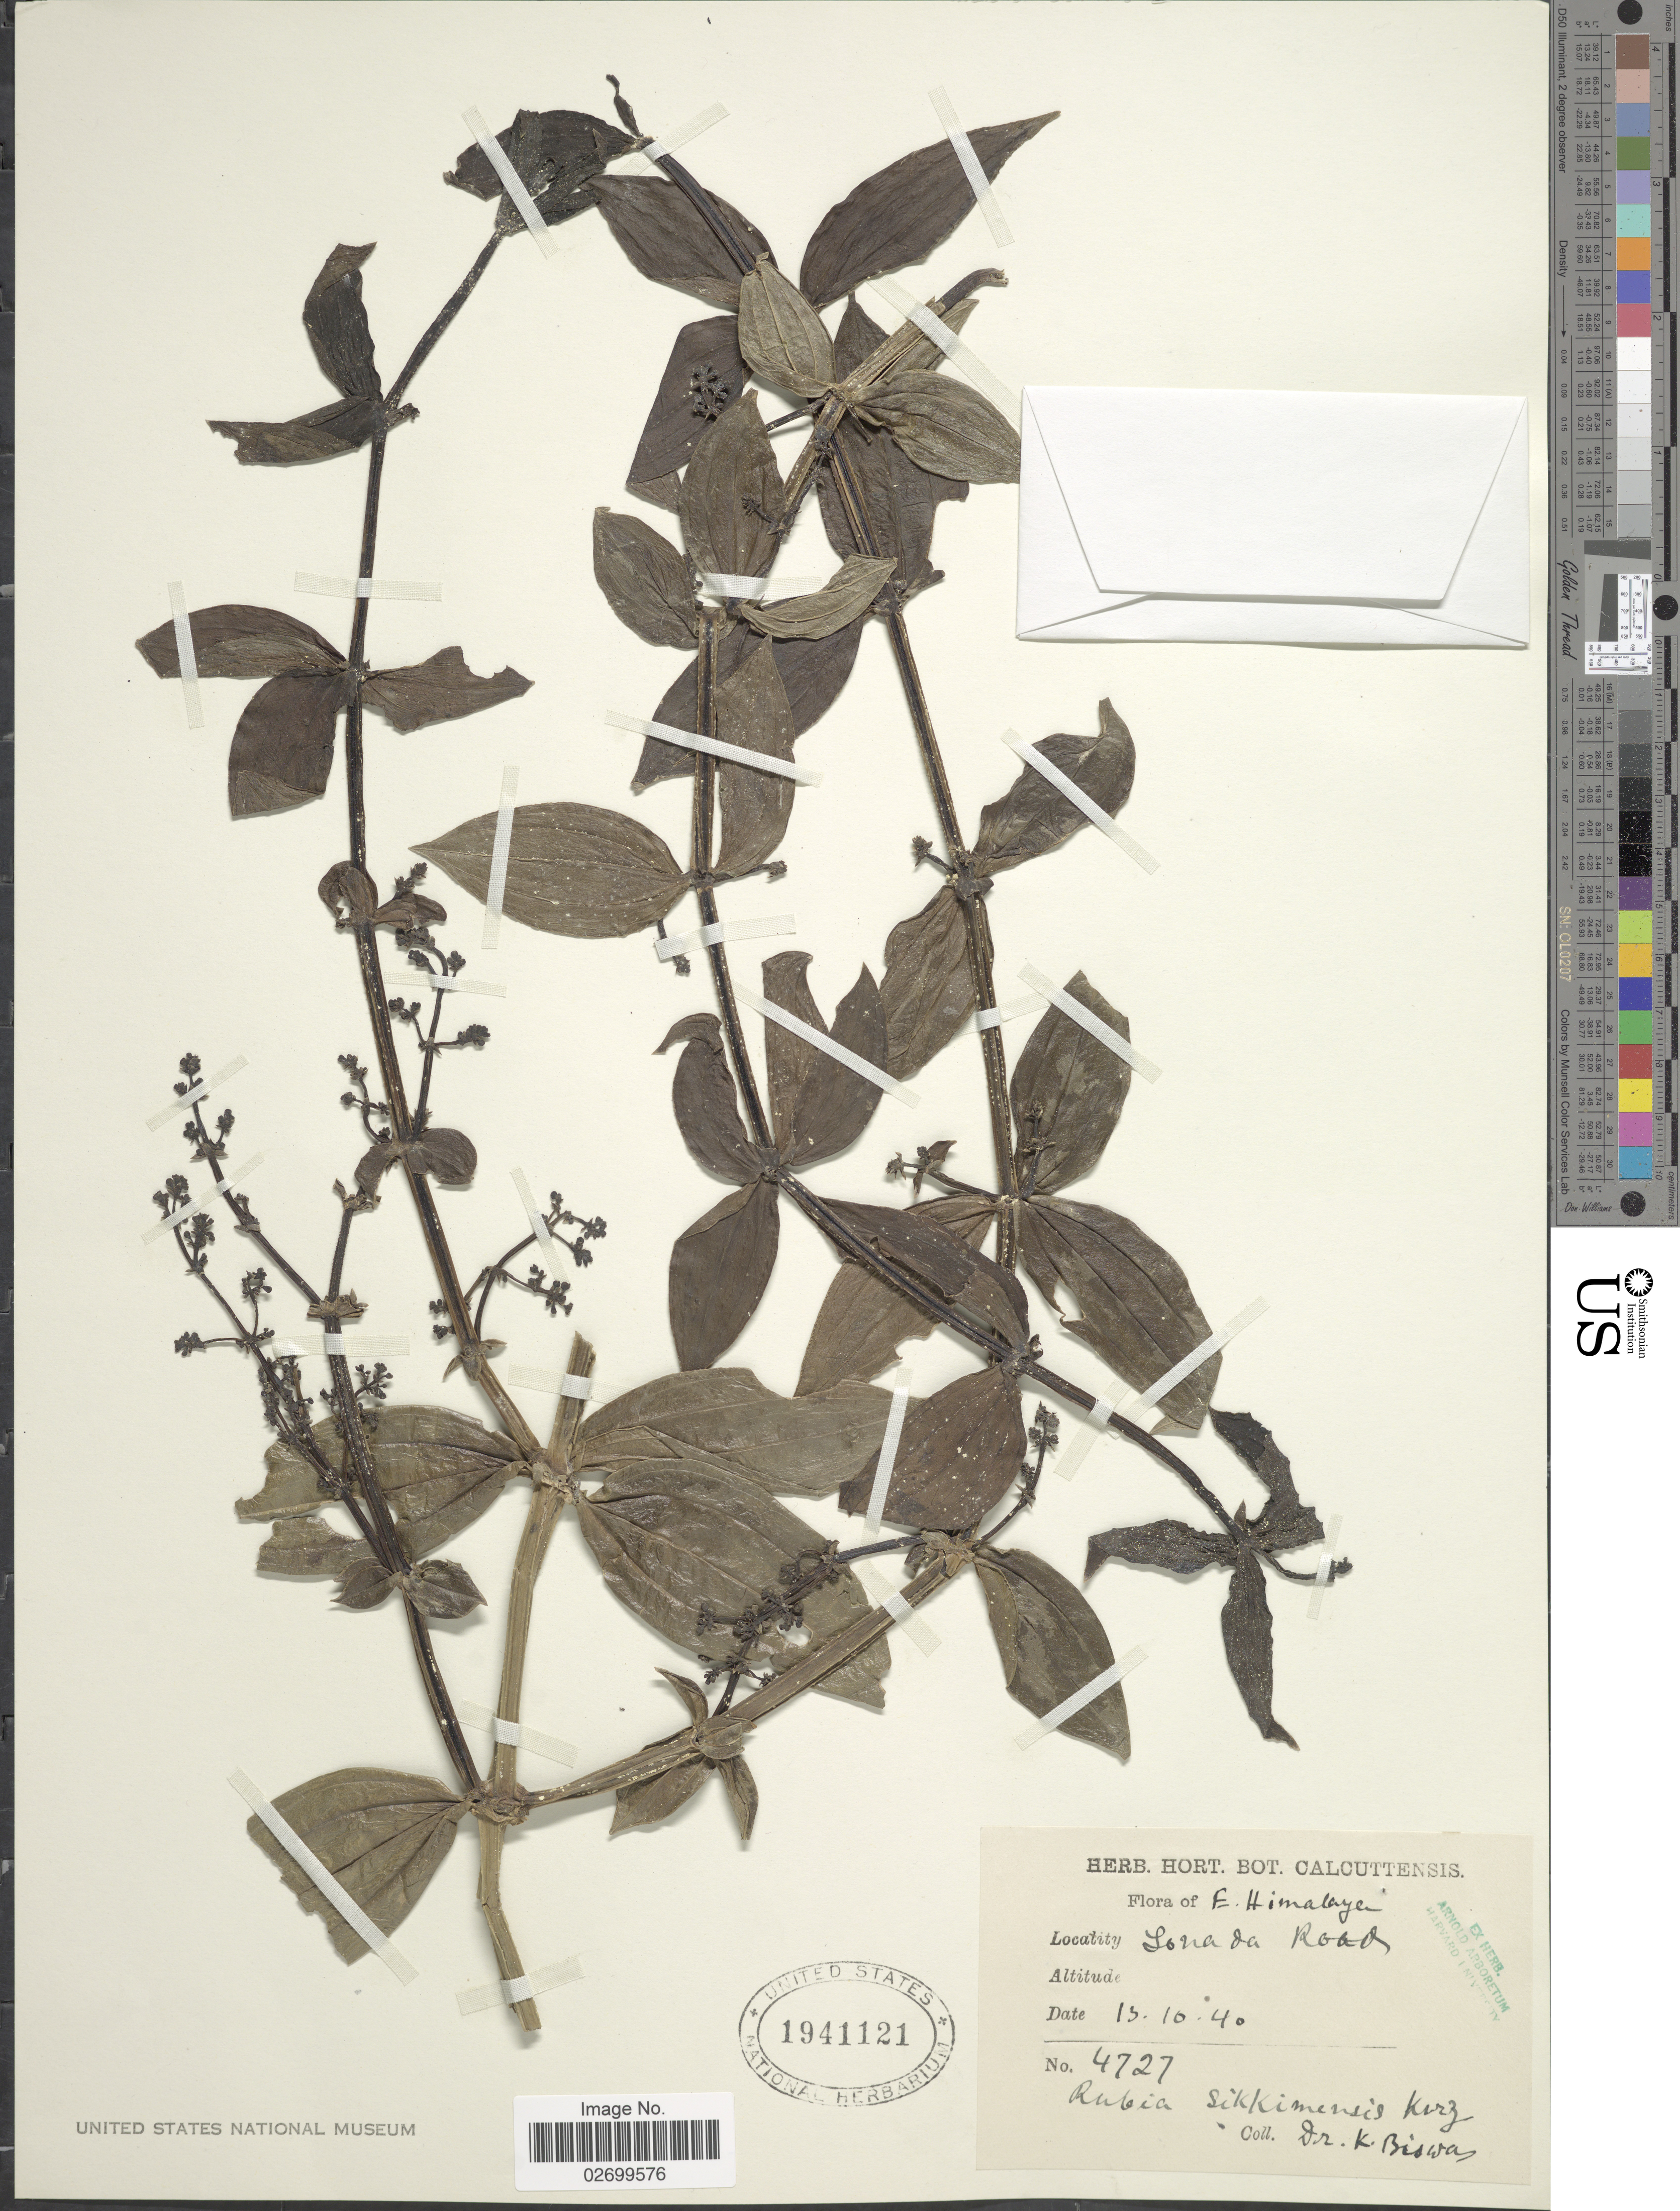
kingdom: Plantae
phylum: Tracheophyta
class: Magnoliopsida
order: Gentianales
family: Rubiaceae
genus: Rubia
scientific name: Rubia sikkimensis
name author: Kurz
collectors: K. Biswas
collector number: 4727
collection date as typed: Transcribed d/m/y: 13/10/40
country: India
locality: E. Himalaya, Sonada Road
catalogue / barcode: US 1941121